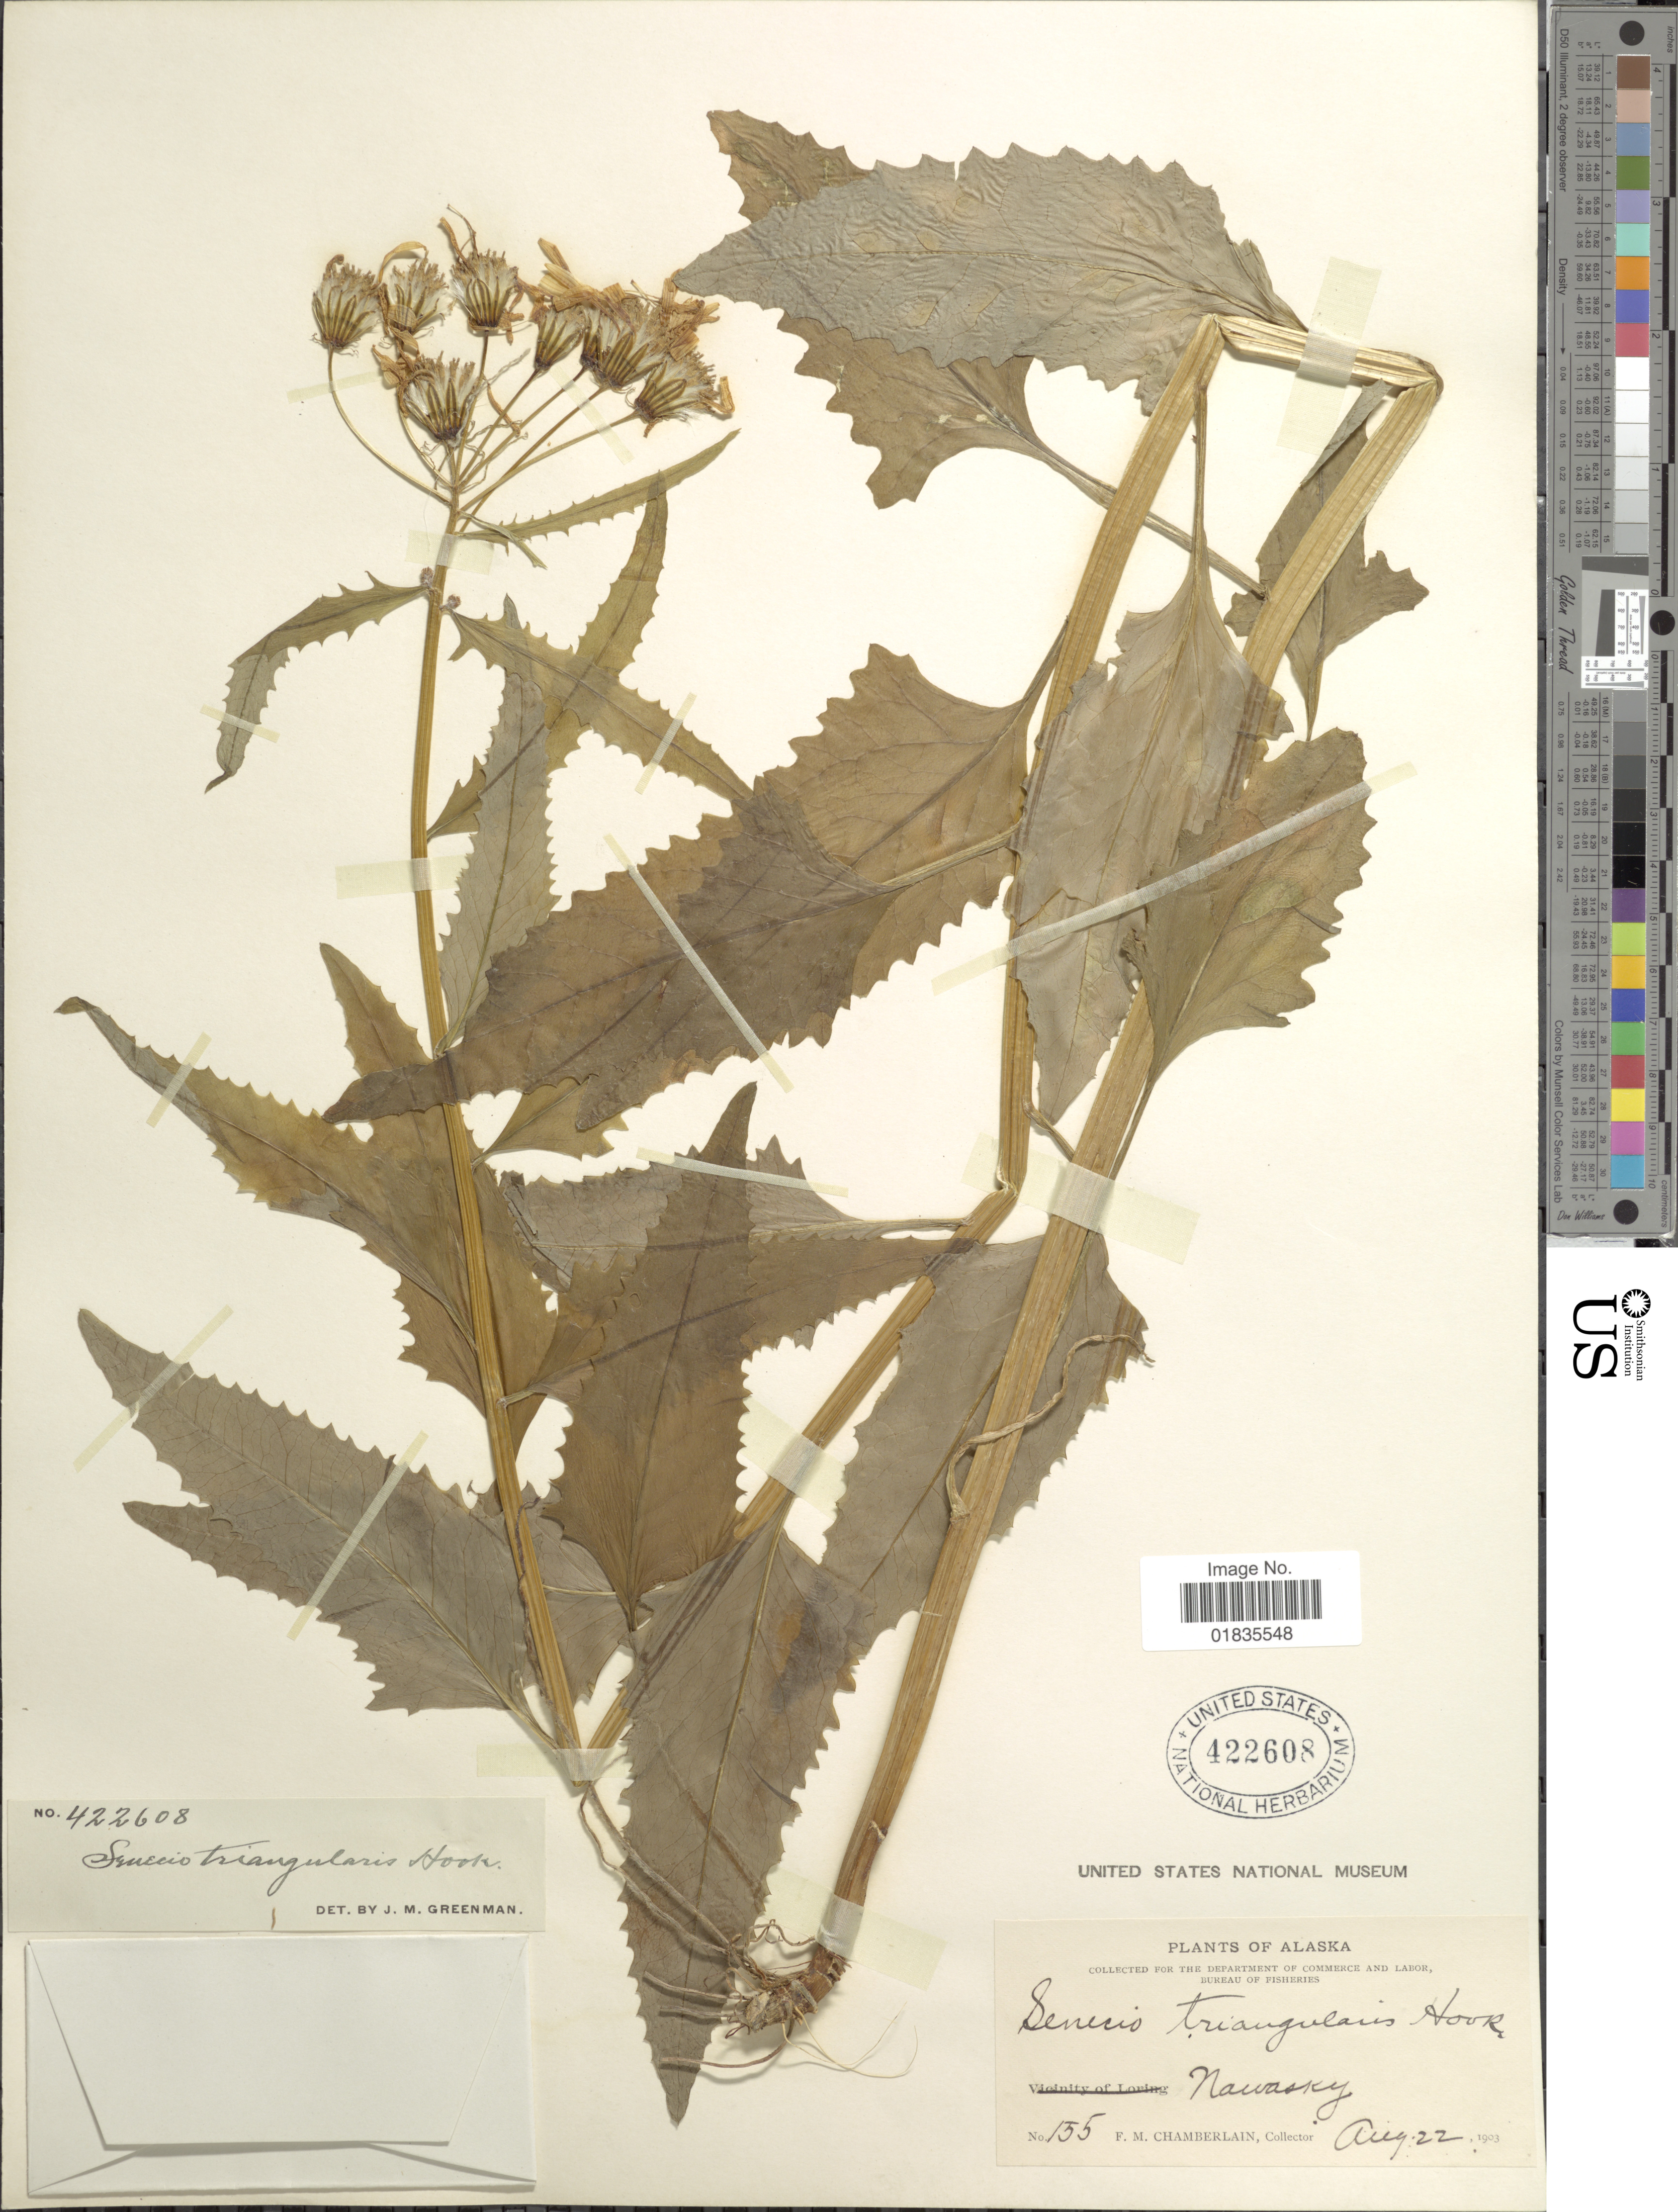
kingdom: Plantae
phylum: Tracheophyta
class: Magnoliopsida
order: Asterales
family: Asteraceae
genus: Senecio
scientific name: Senecio triangularis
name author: Hook.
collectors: F. Chamberlain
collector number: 155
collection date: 1903-08-22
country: United States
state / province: Alaska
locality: Nawasky.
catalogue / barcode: US 422608